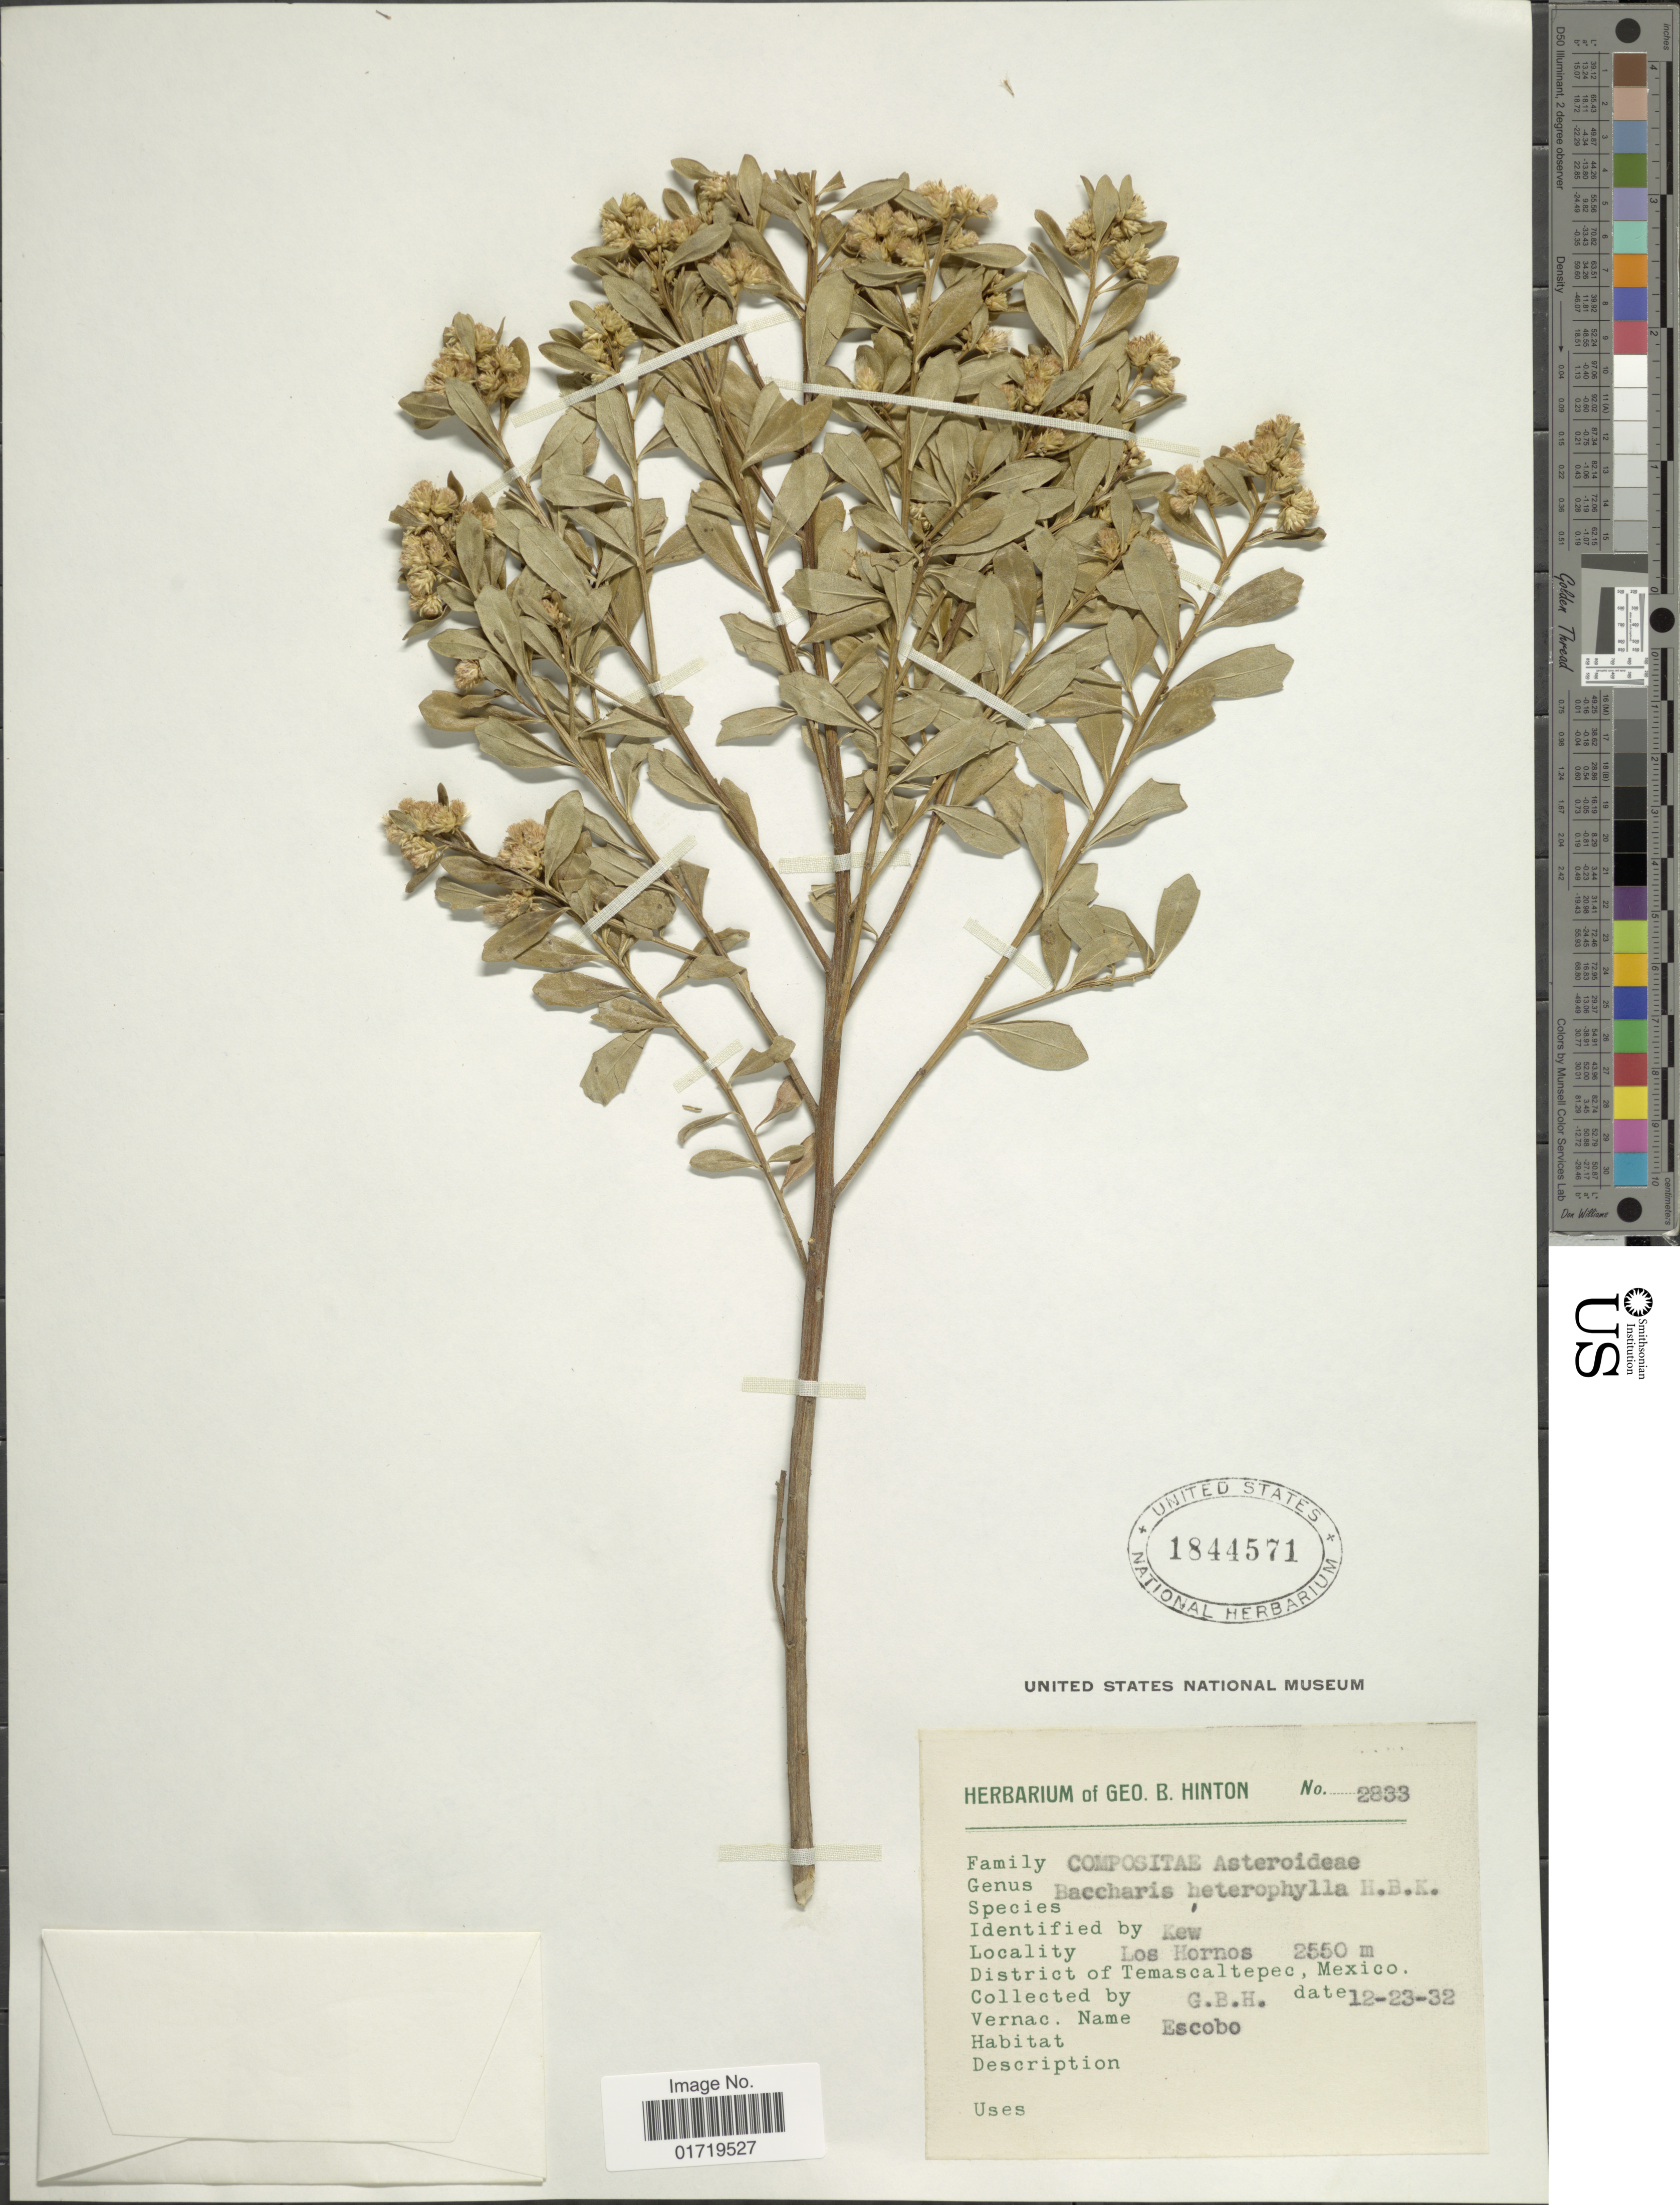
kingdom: Plantae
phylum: Tracheophyta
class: Magnoliopsida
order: Asterales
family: Asteraceae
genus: Baccharis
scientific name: Baccharis heterophylla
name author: Kunth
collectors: G. B. Hinton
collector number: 2833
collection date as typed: Transcribed d/m/y: 23/12/32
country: Mexico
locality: Los Hornos, District of Temascaltepec, Mexico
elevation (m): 2550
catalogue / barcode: US 1844571